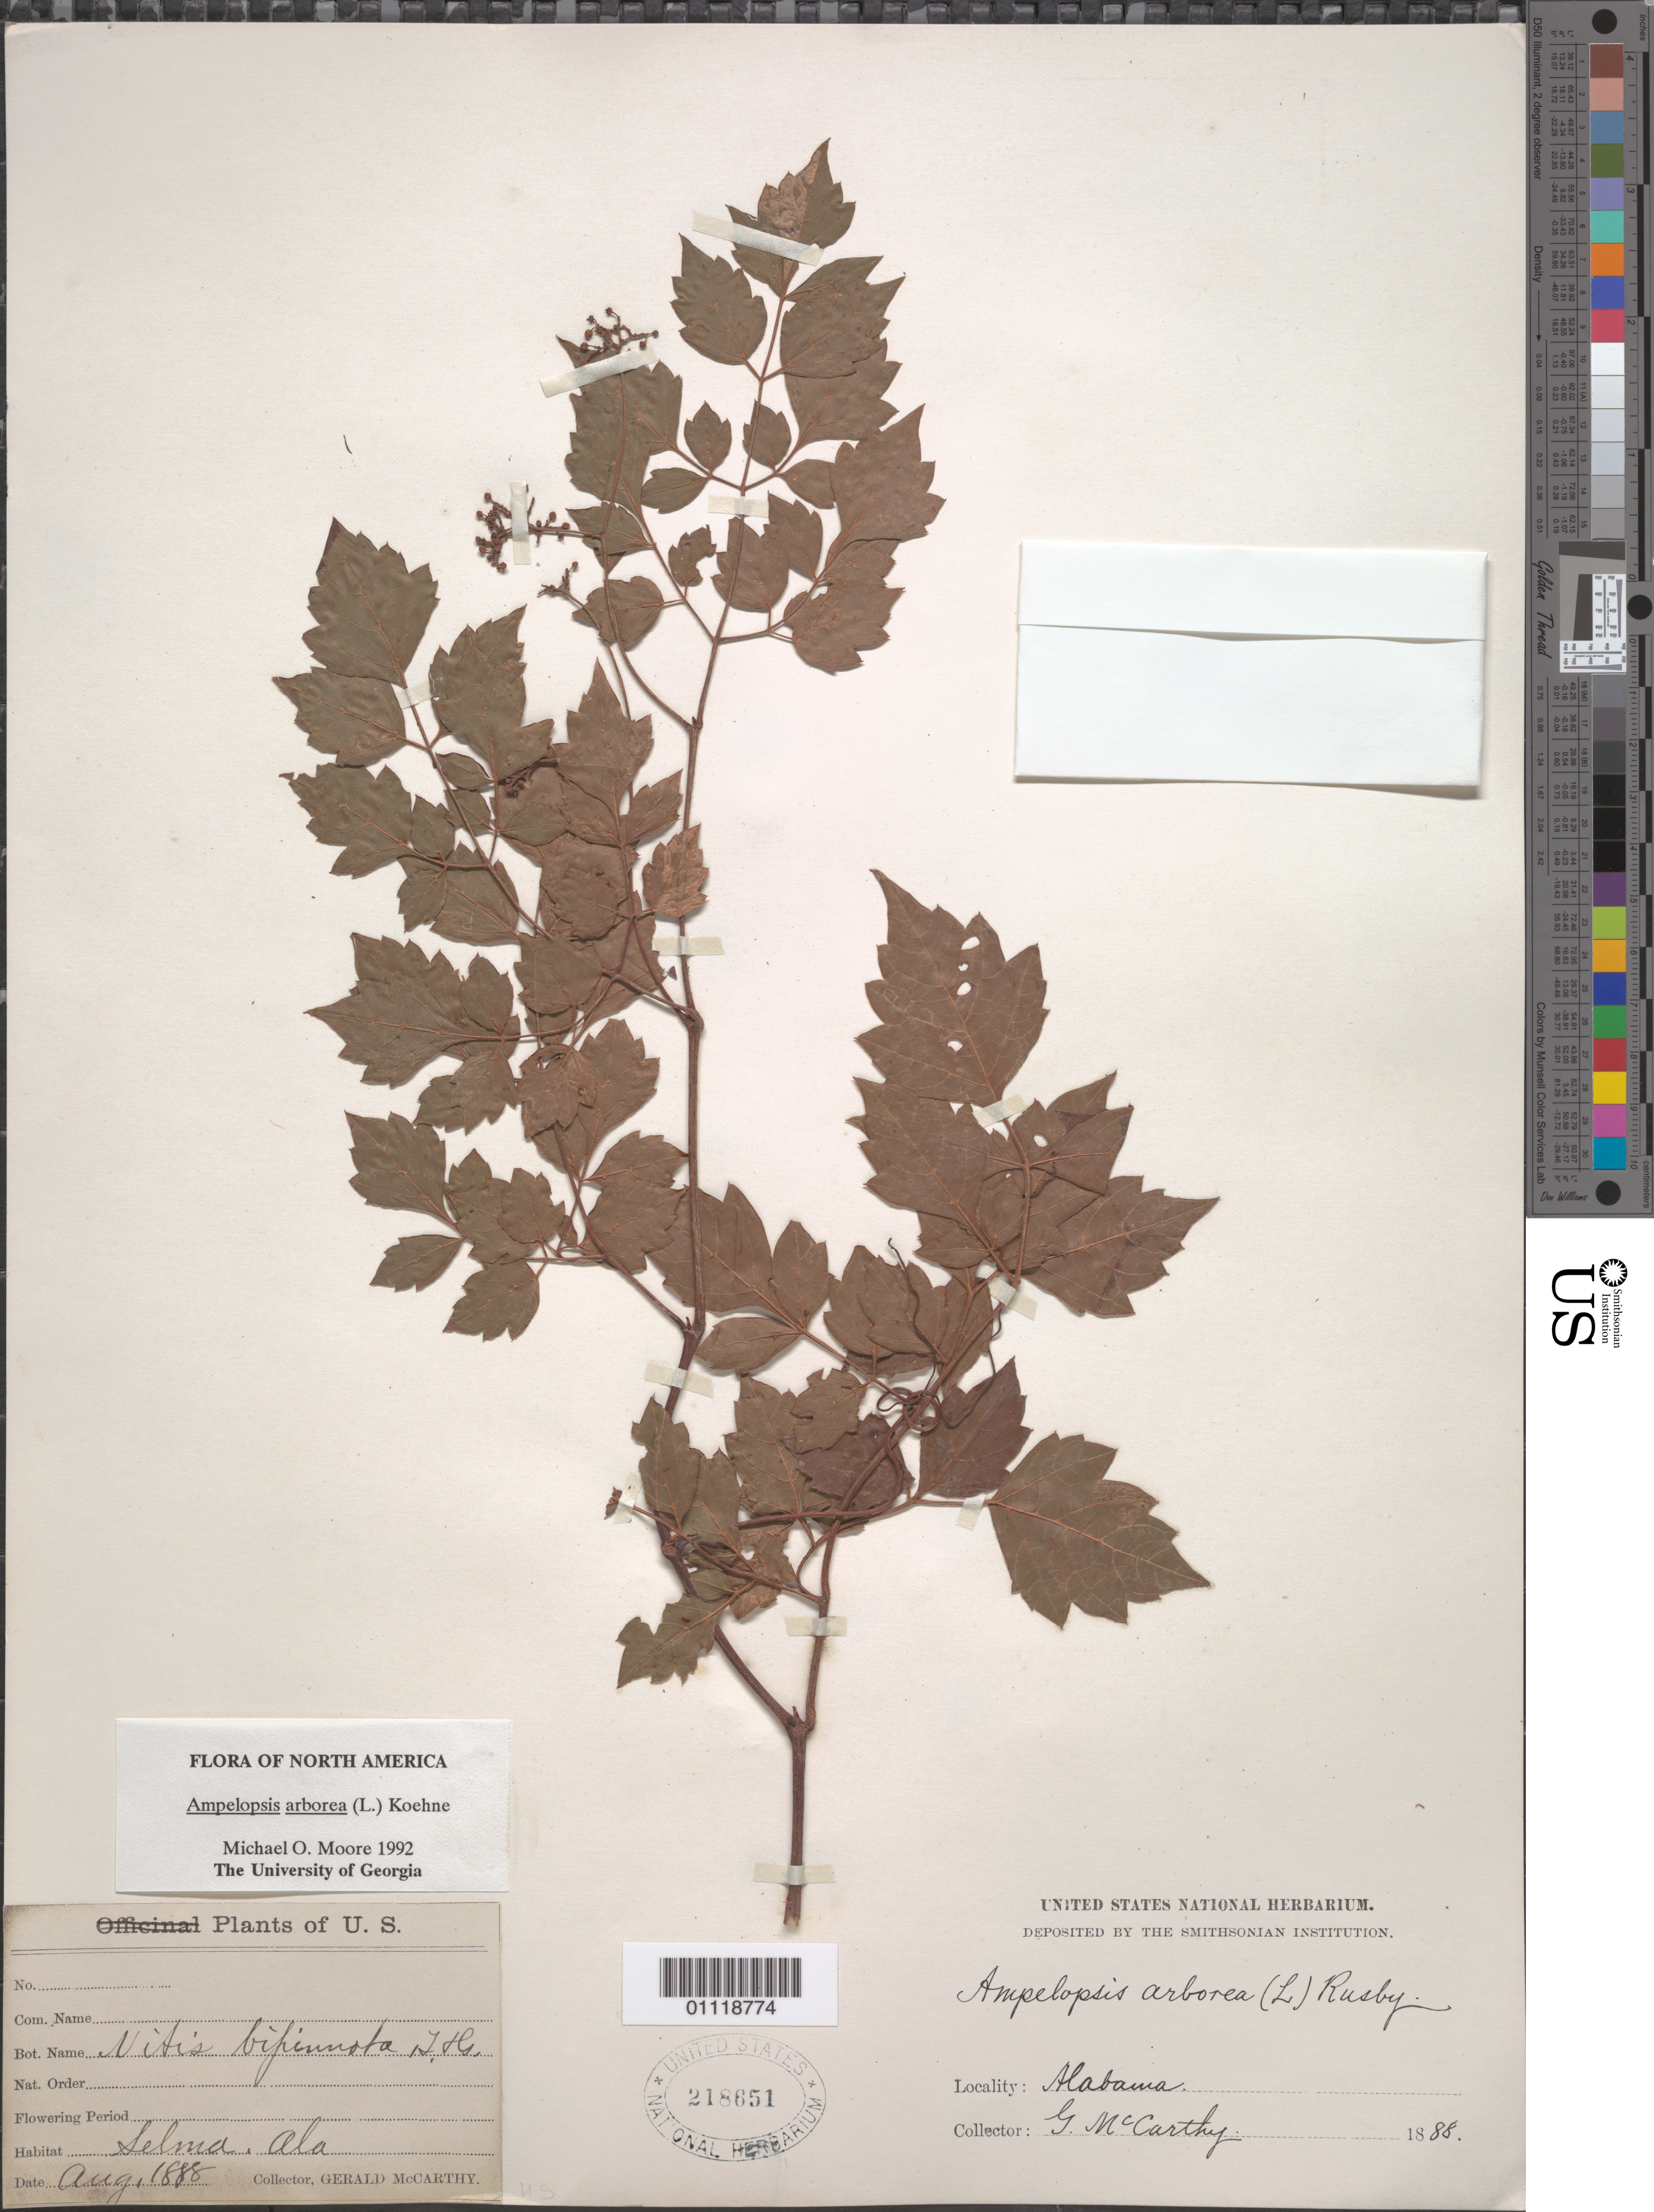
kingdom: Plantae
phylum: Tracheophyta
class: Magnoliopsida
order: Vitales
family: Vitaceae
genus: Ampelopsis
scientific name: Ampelopsis arborea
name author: (L.) Koehne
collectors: G. M. Mccarthy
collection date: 1888-08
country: United States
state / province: Alabama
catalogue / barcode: US 218651